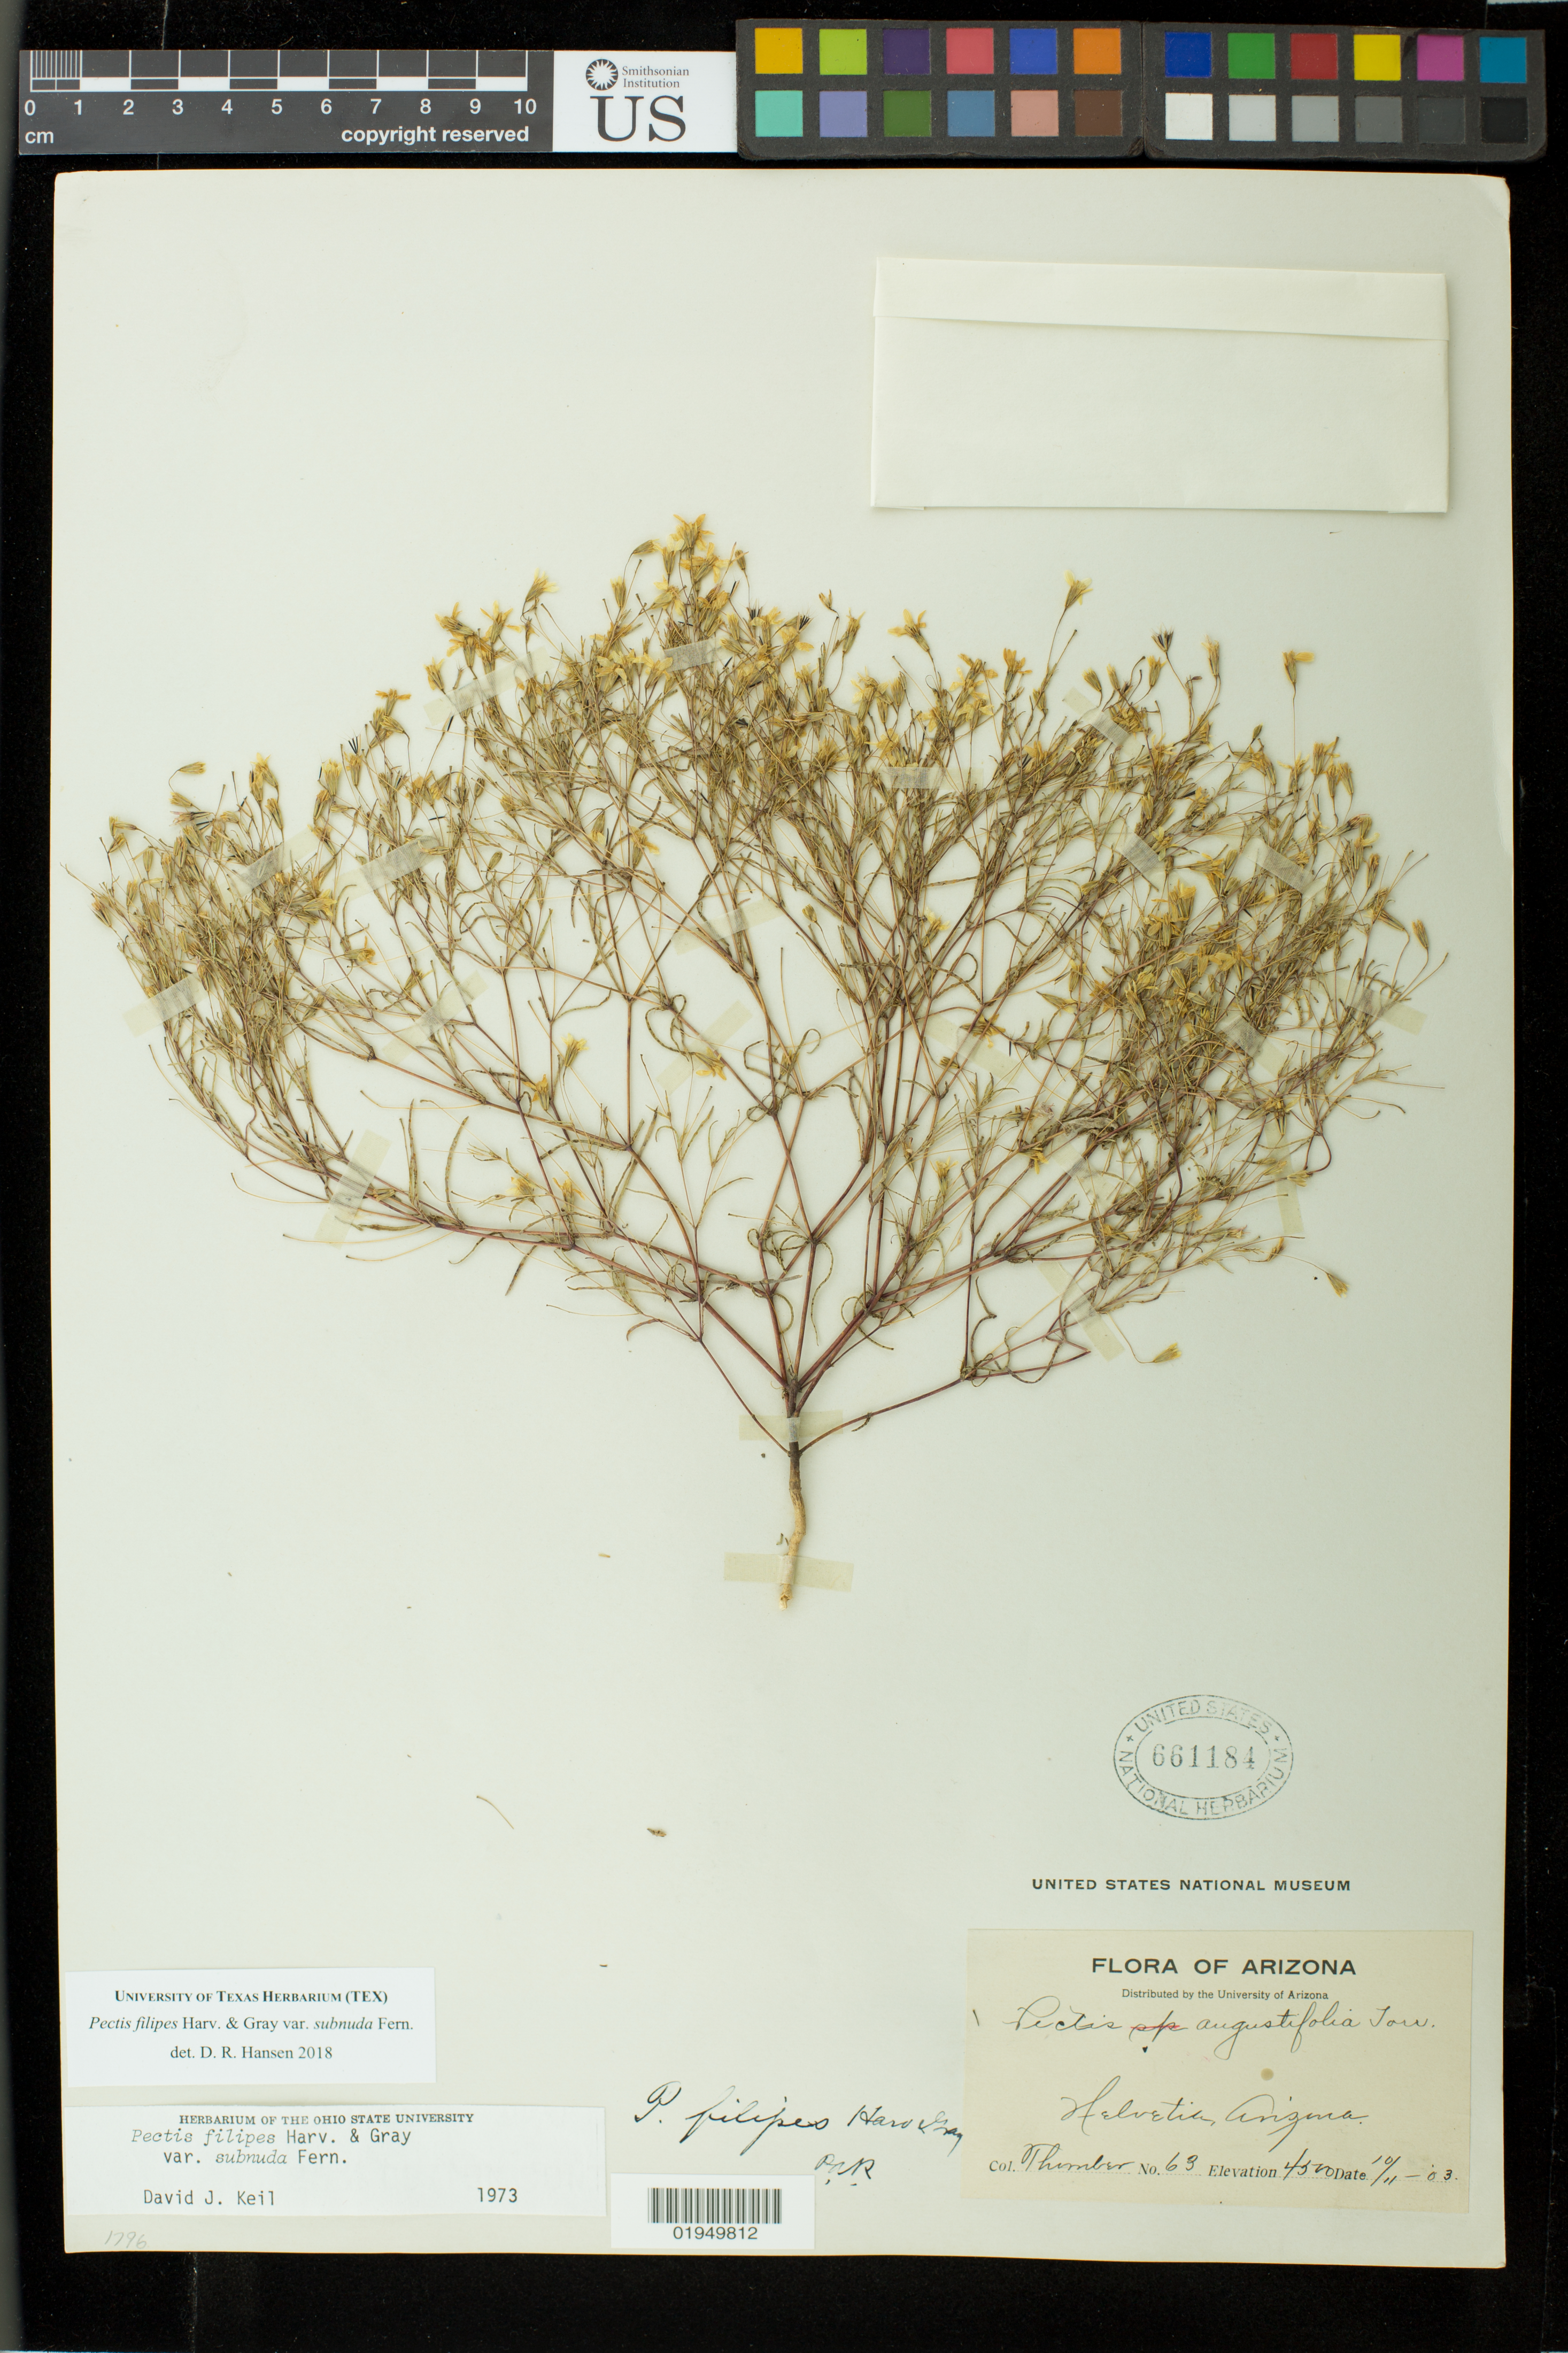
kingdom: Plantae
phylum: Tracheophyta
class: Magnoliopsida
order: Asterales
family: Asteraceae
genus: Pectis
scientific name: Pectis filipes var. subnuda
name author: Fernald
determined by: Hansen, D. R.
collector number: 63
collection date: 1903-10-11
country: United States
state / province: Arizona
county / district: Pima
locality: Helvetia.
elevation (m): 1314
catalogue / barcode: US 661184